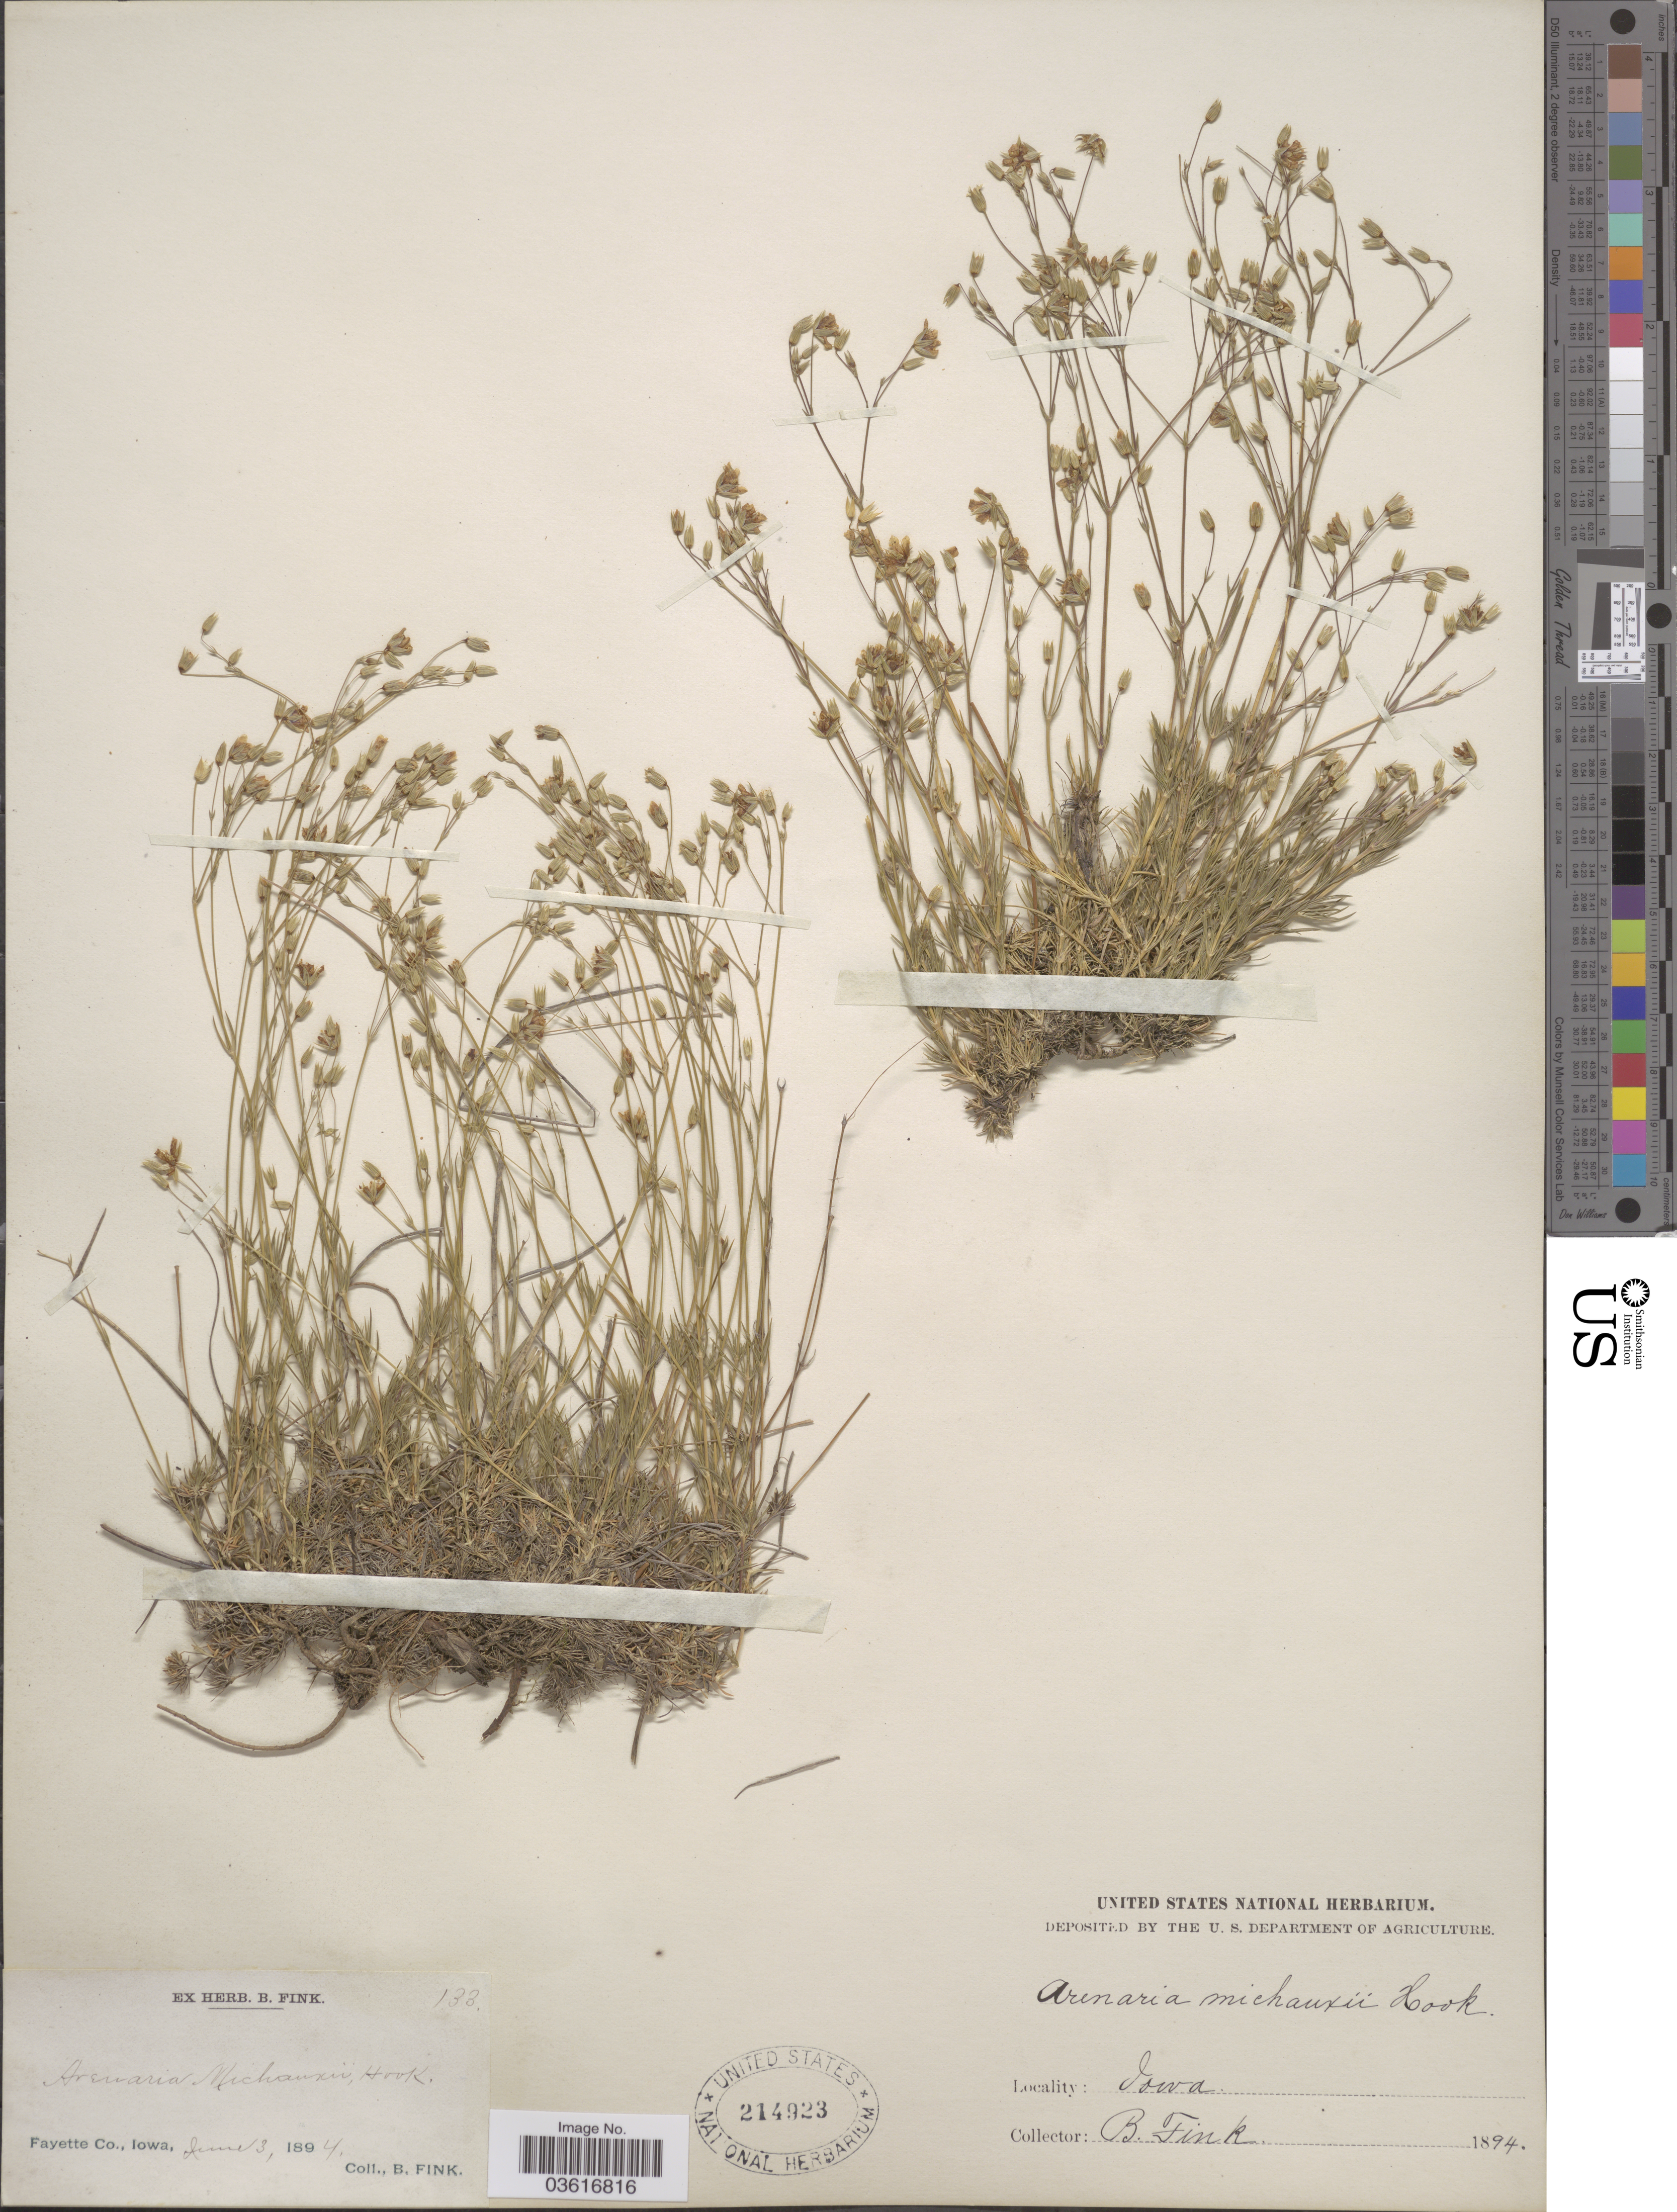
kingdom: Plantae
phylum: Tracheophyta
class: Magnoliopsida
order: Caryophyllales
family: Caryophyllaceae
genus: Minuartia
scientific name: Minuartia stricta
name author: (Sw.) Hiern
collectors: B. Fink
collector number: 133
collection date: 1894-06-03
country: United States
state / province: Iowa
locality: Fayette Co.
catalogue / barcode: US 214923